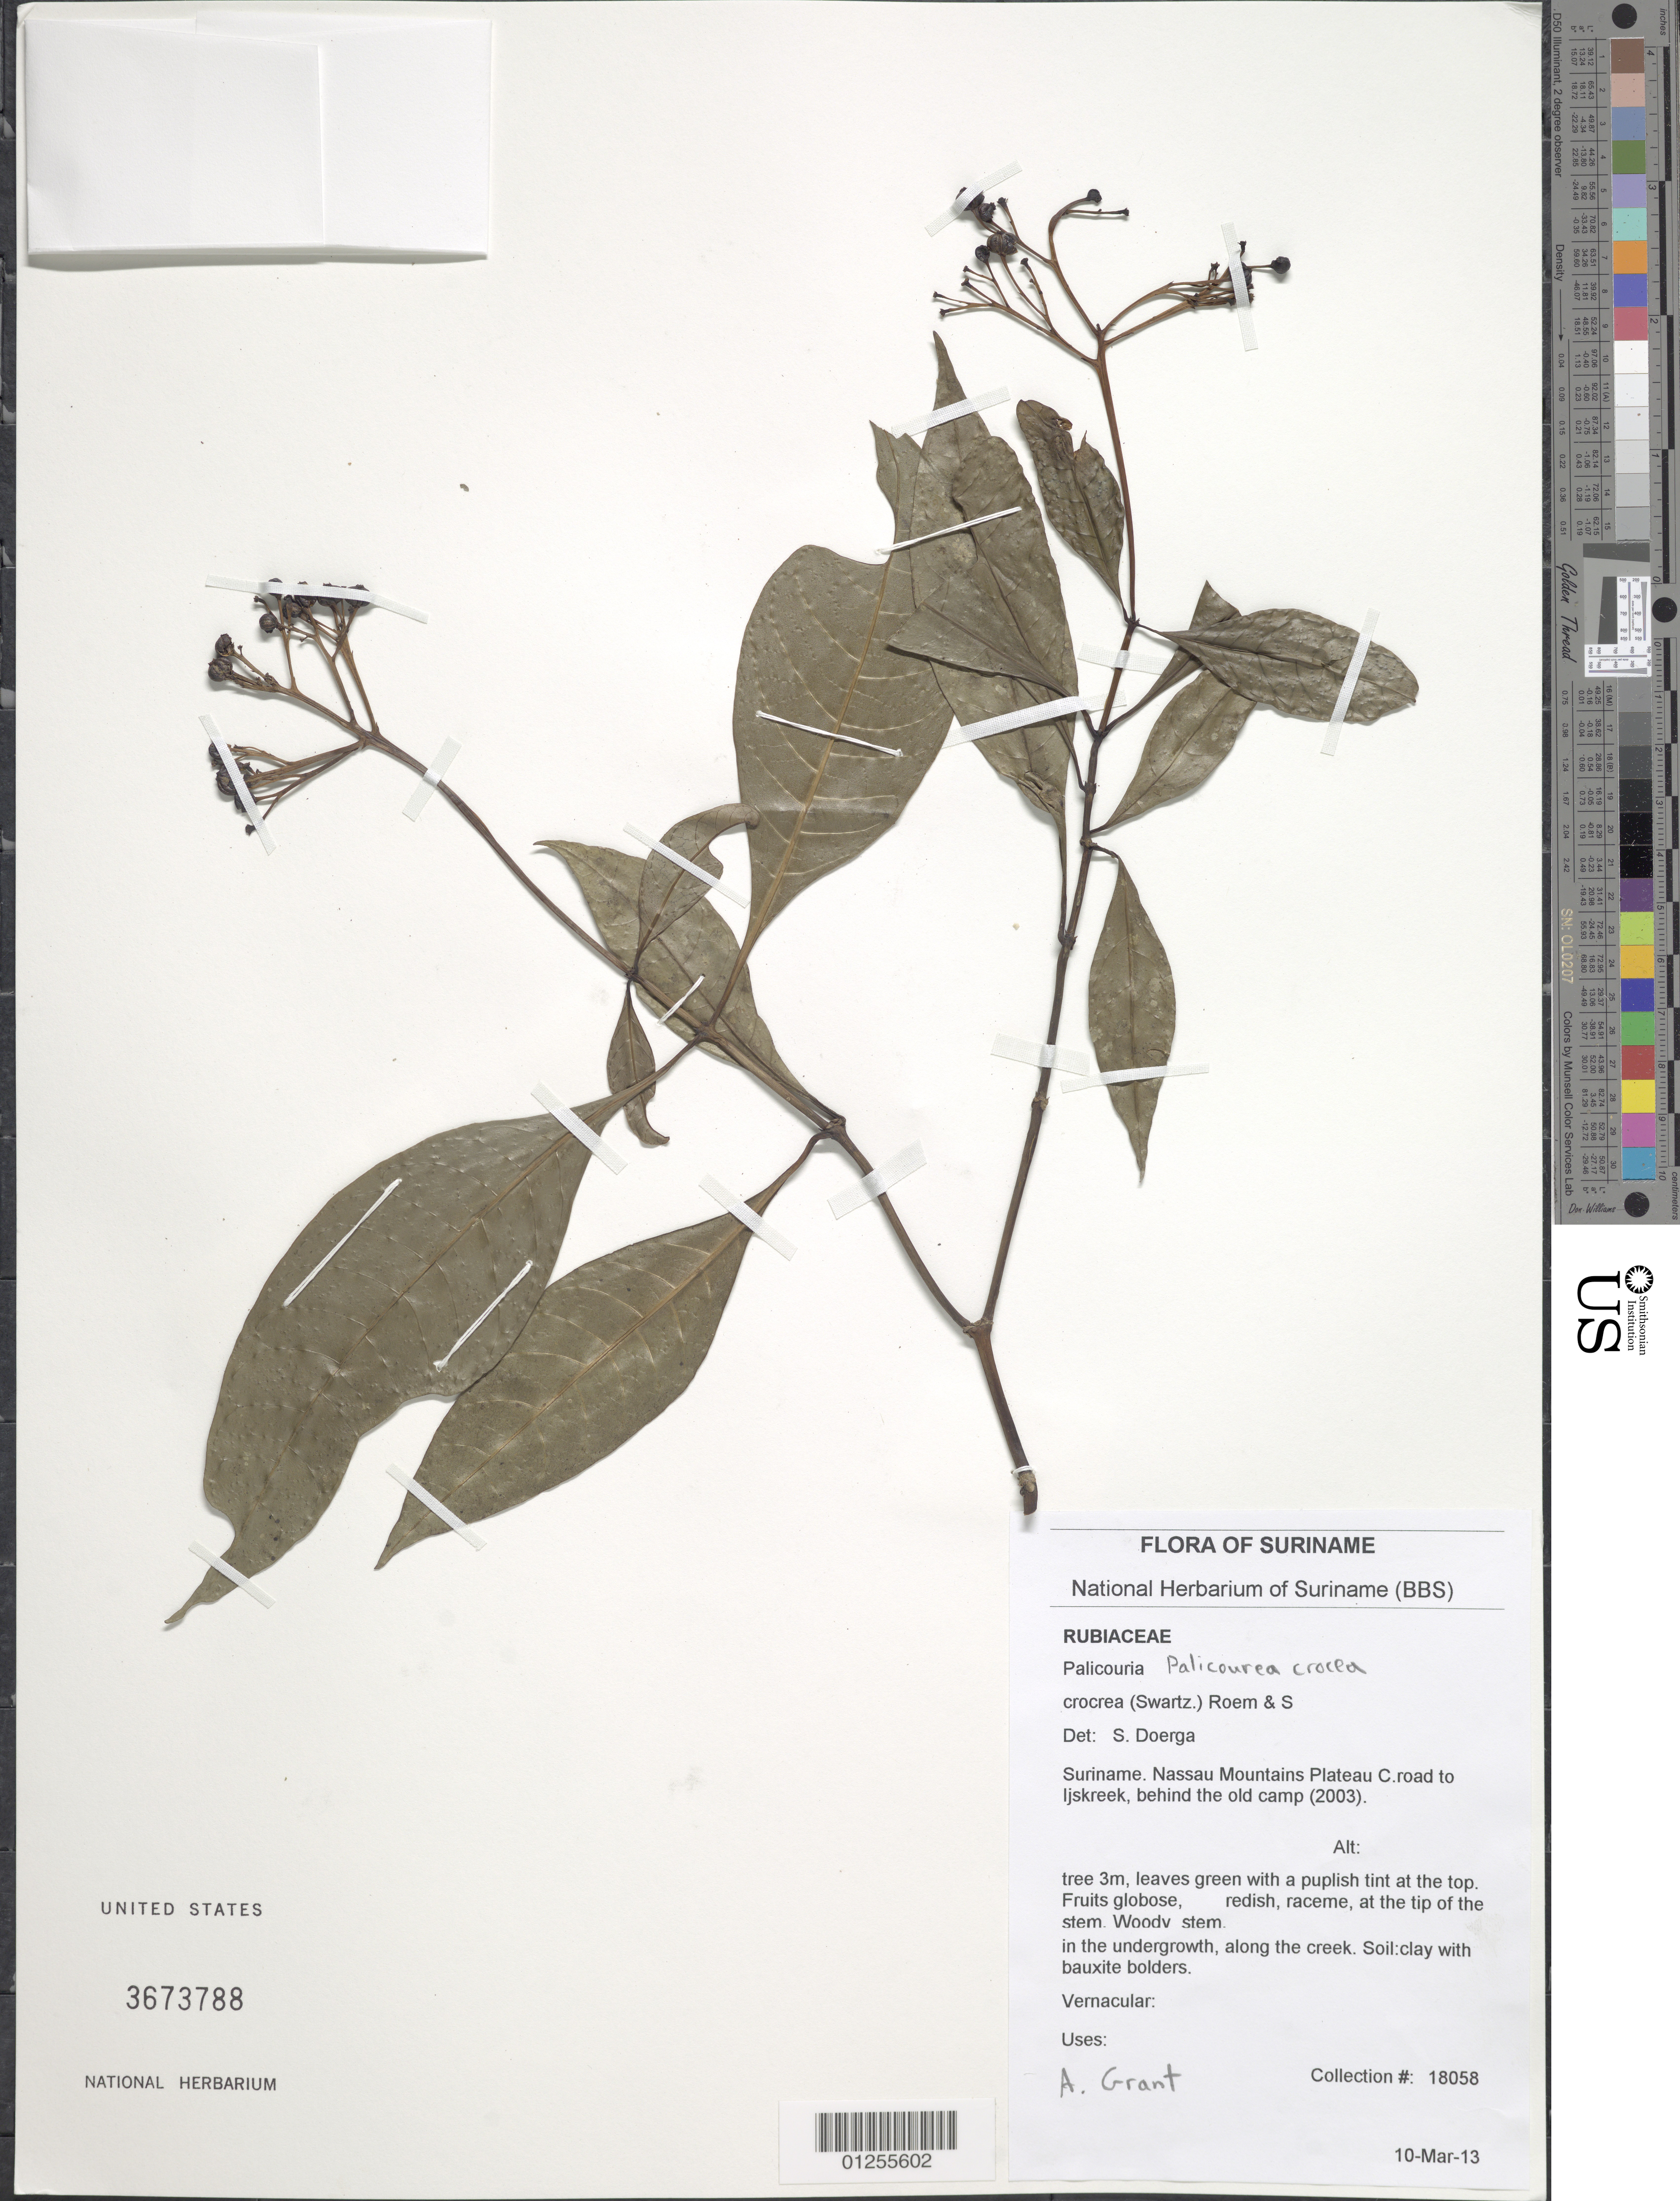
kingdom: Plantae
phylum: Tracheophyta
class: Magnoliopsida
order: Gentianales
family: Rubiaceae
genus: Palicourea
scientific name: Palicourea crocea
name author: (Sw.) Schult.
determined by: Doerga, S.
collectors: A. Grant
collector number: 18058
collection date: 2010-03-13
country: Suriname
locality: Nassau Mountains Plateau C, road to ijskreek, behind the old camp (2003)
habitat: Undergrowth, along the creek. Soi; clay with bauxite boulders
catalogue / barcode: US 3673788